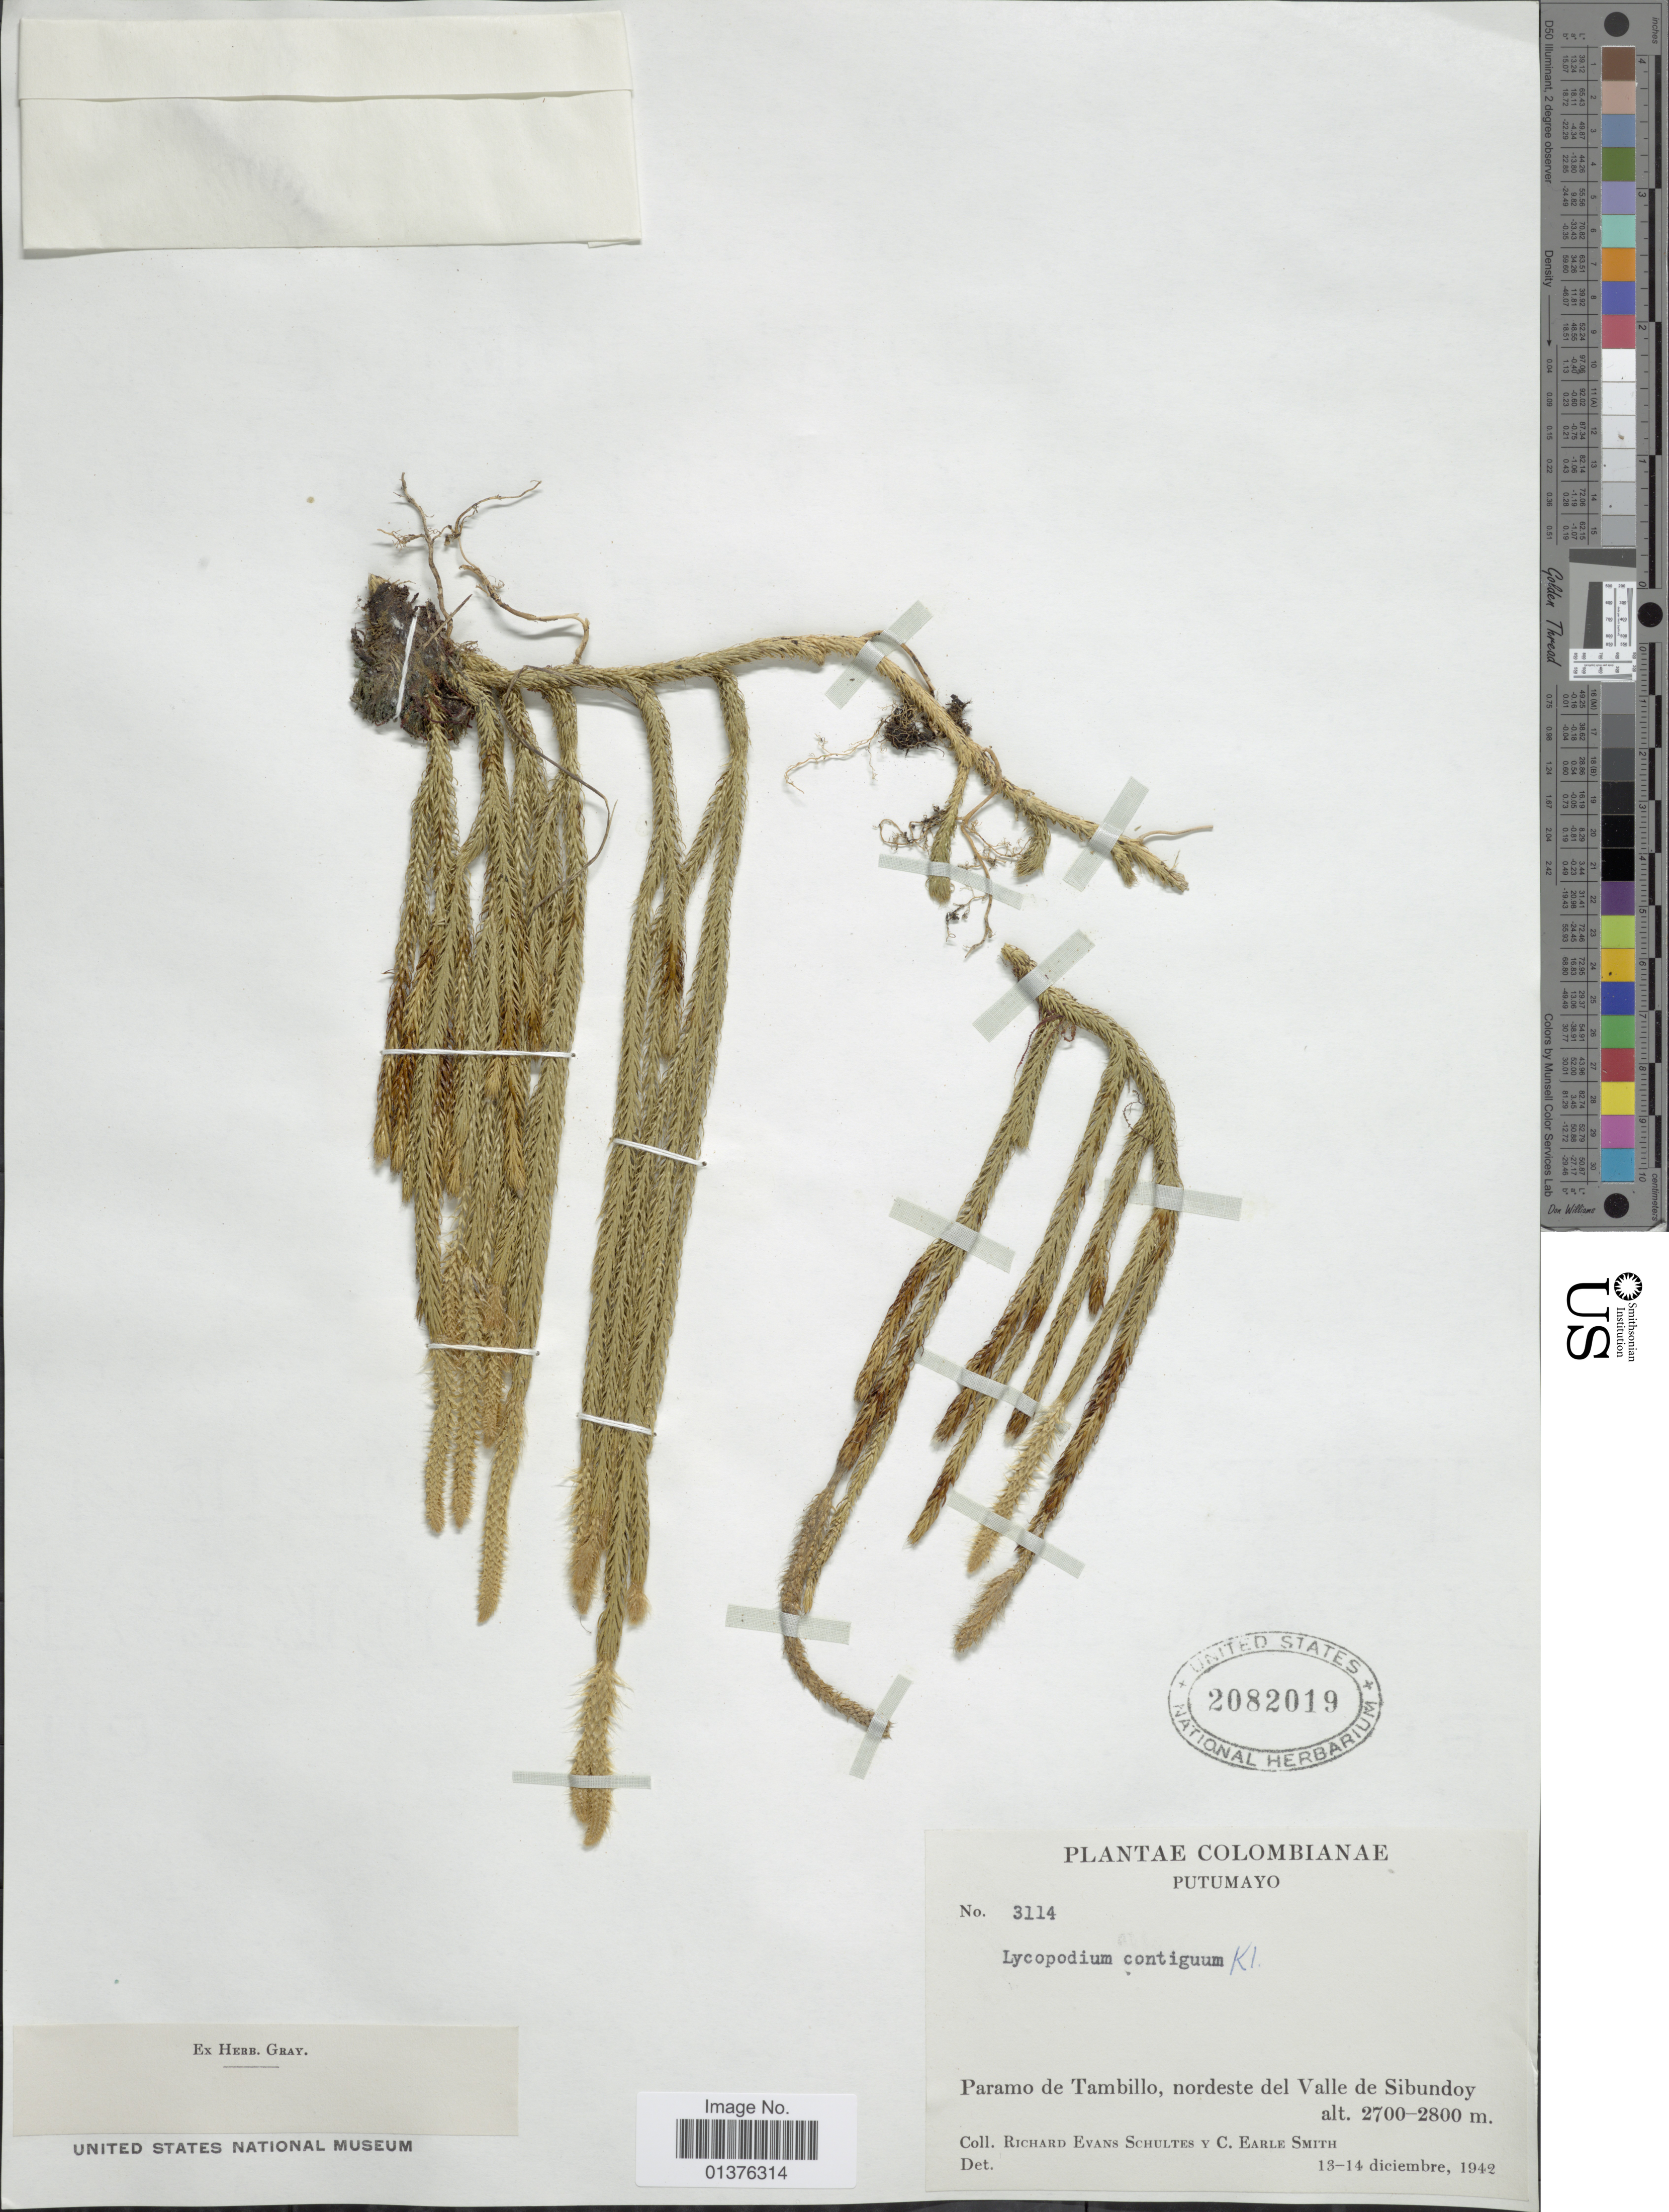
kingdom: Plantae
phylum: Tracheophyta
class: Lycopodiopsida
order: Lycopodiales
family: Lycopodiaceae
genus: Lycopodium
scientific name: Lycopodium clavatum subsp. contiguum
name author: (Klotzsch) B. Øllg.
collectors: R. E. Schultes & C. E. Smith Jr.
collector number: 3114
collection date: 1942-12-13/1942-12-14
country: Colombia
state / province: Putumayo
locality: Paramo de Tambillo, nordeste del Valle de Sibundoy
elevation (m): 2700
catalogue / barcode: US 2082019